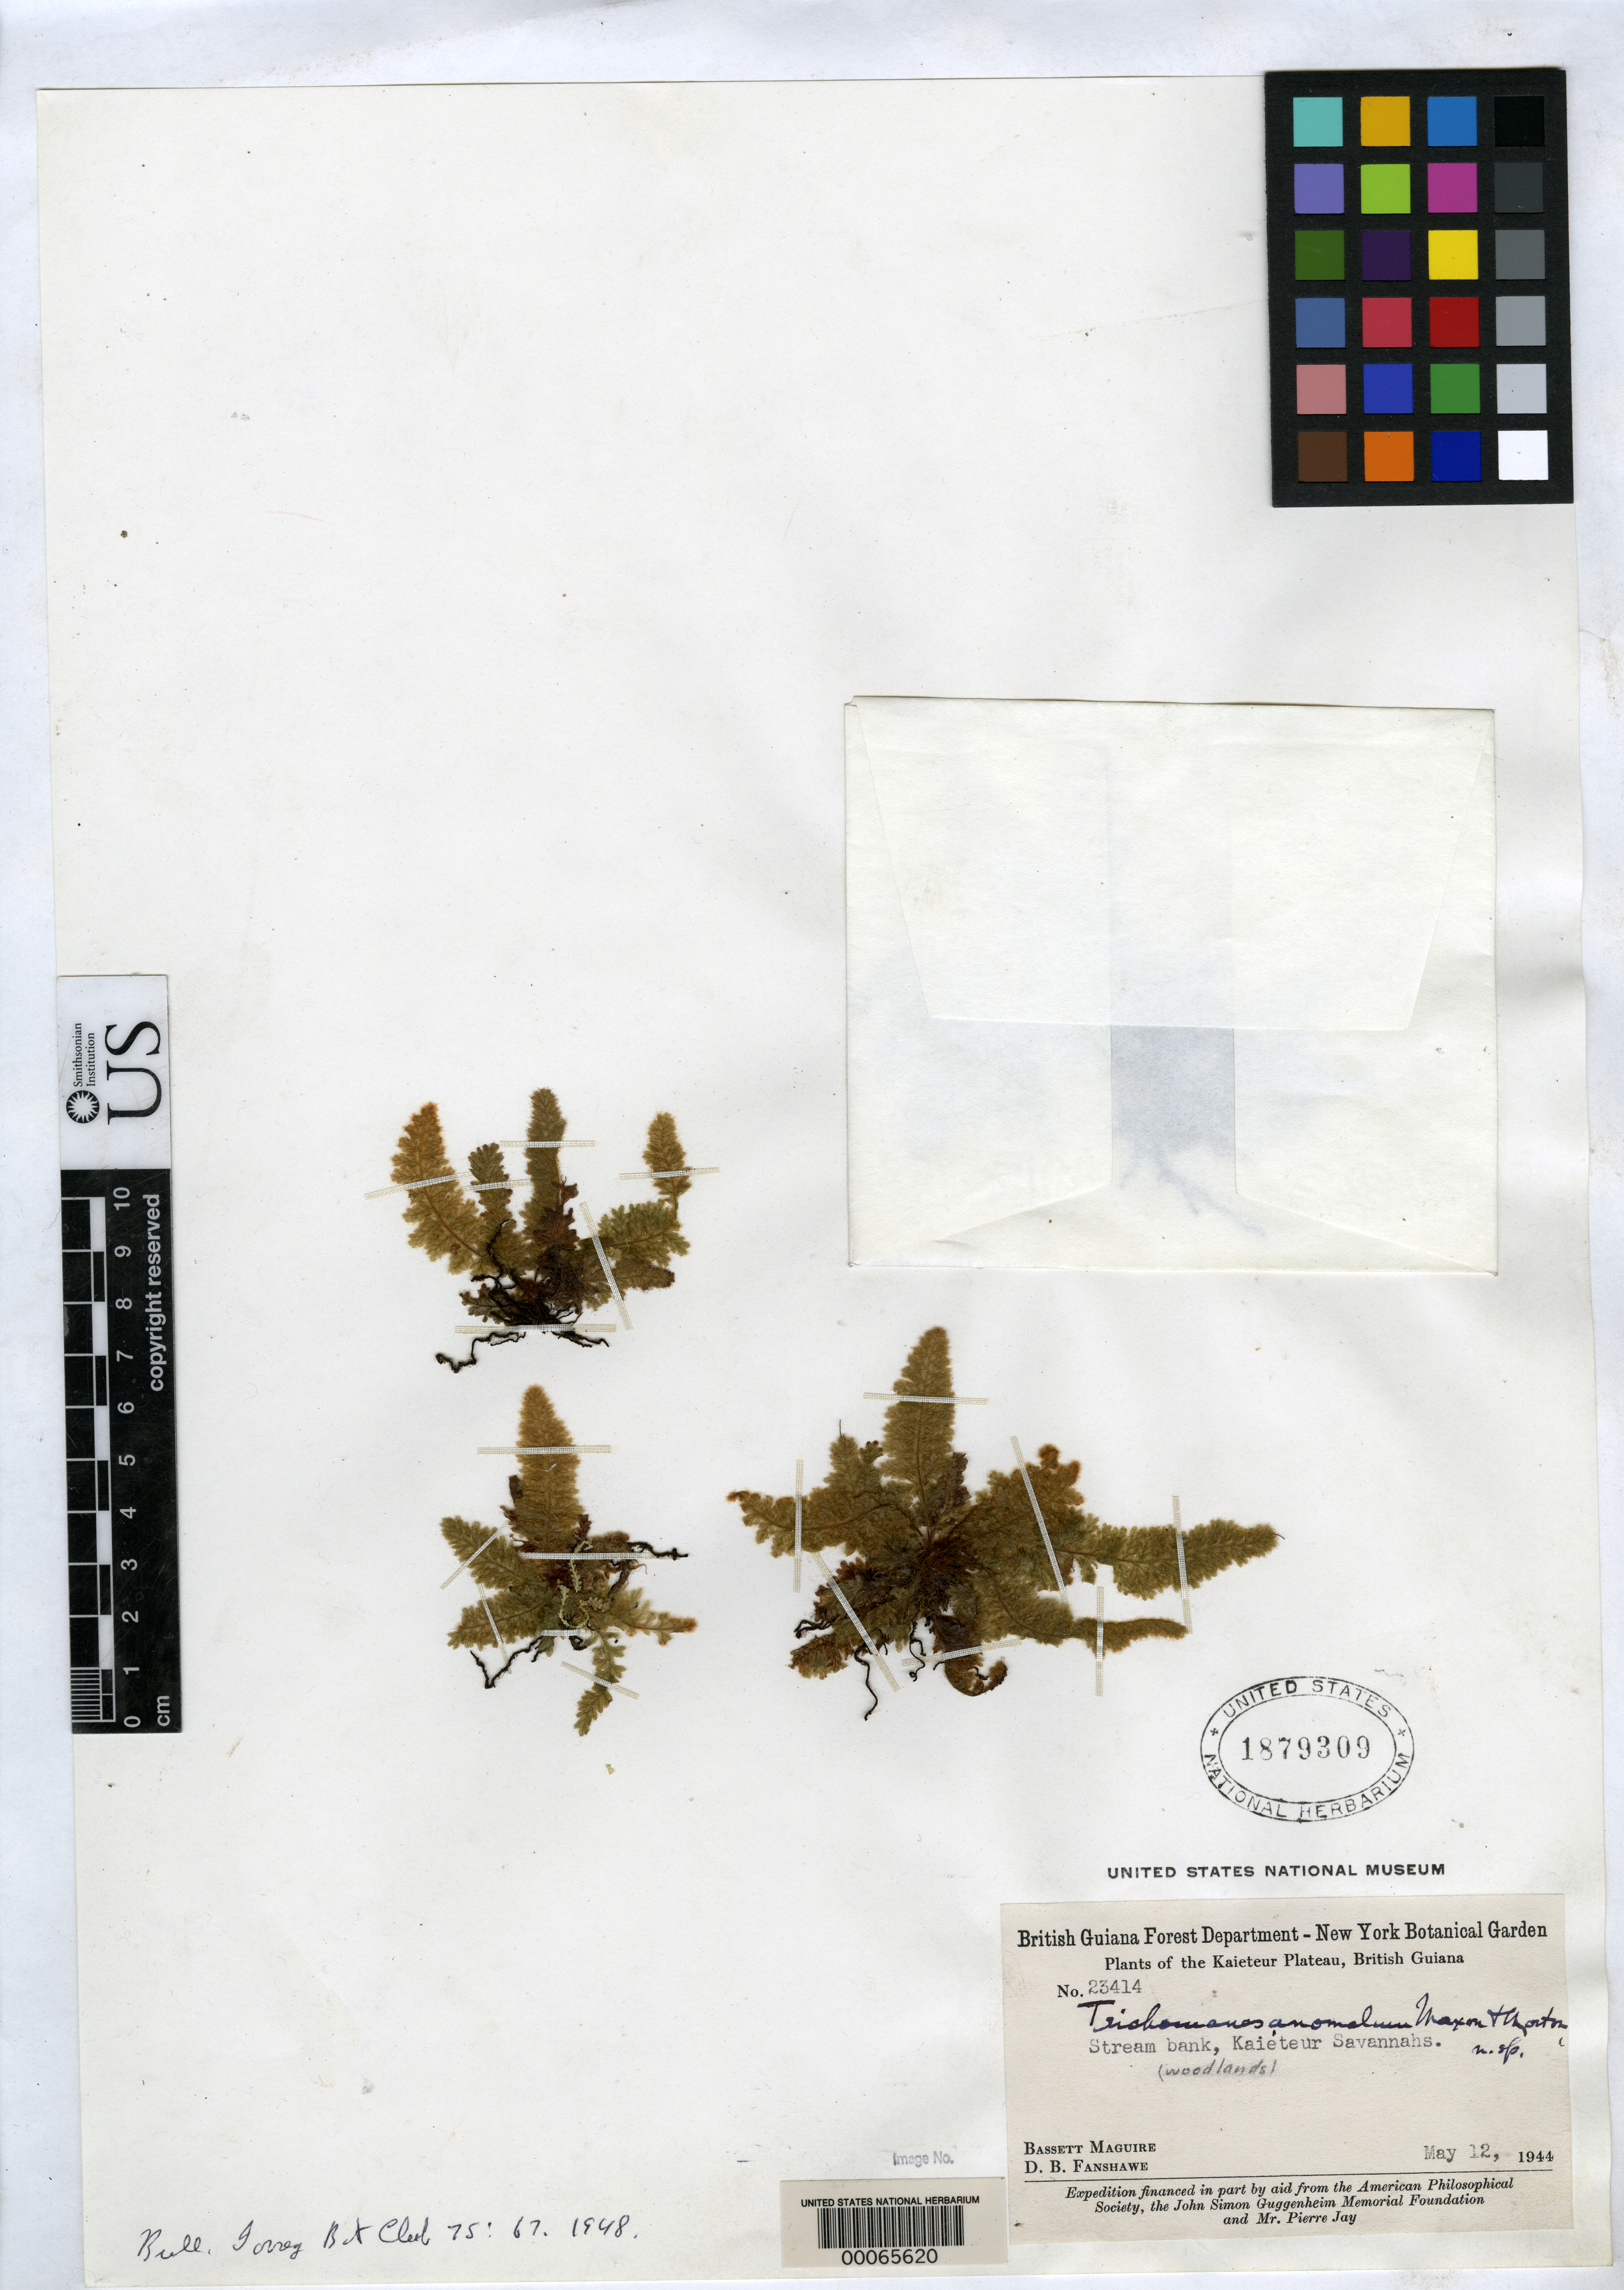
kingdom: Plantae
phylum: Tracheophyta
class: Polypodiopsida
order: Hymenophyllales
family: Hymenophyllaceae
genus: Trichomanes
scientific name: Trichomanes anomalum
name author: Maxon & C.V. Morton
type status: Holotype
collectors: B. Maguire & D. B. Fanshawe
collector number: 23414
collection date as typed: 12 May 1944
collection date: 1944-05-12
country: Guyana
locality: Kaietur plateau, Kaieteur savannahs.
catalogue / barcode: US 1879309